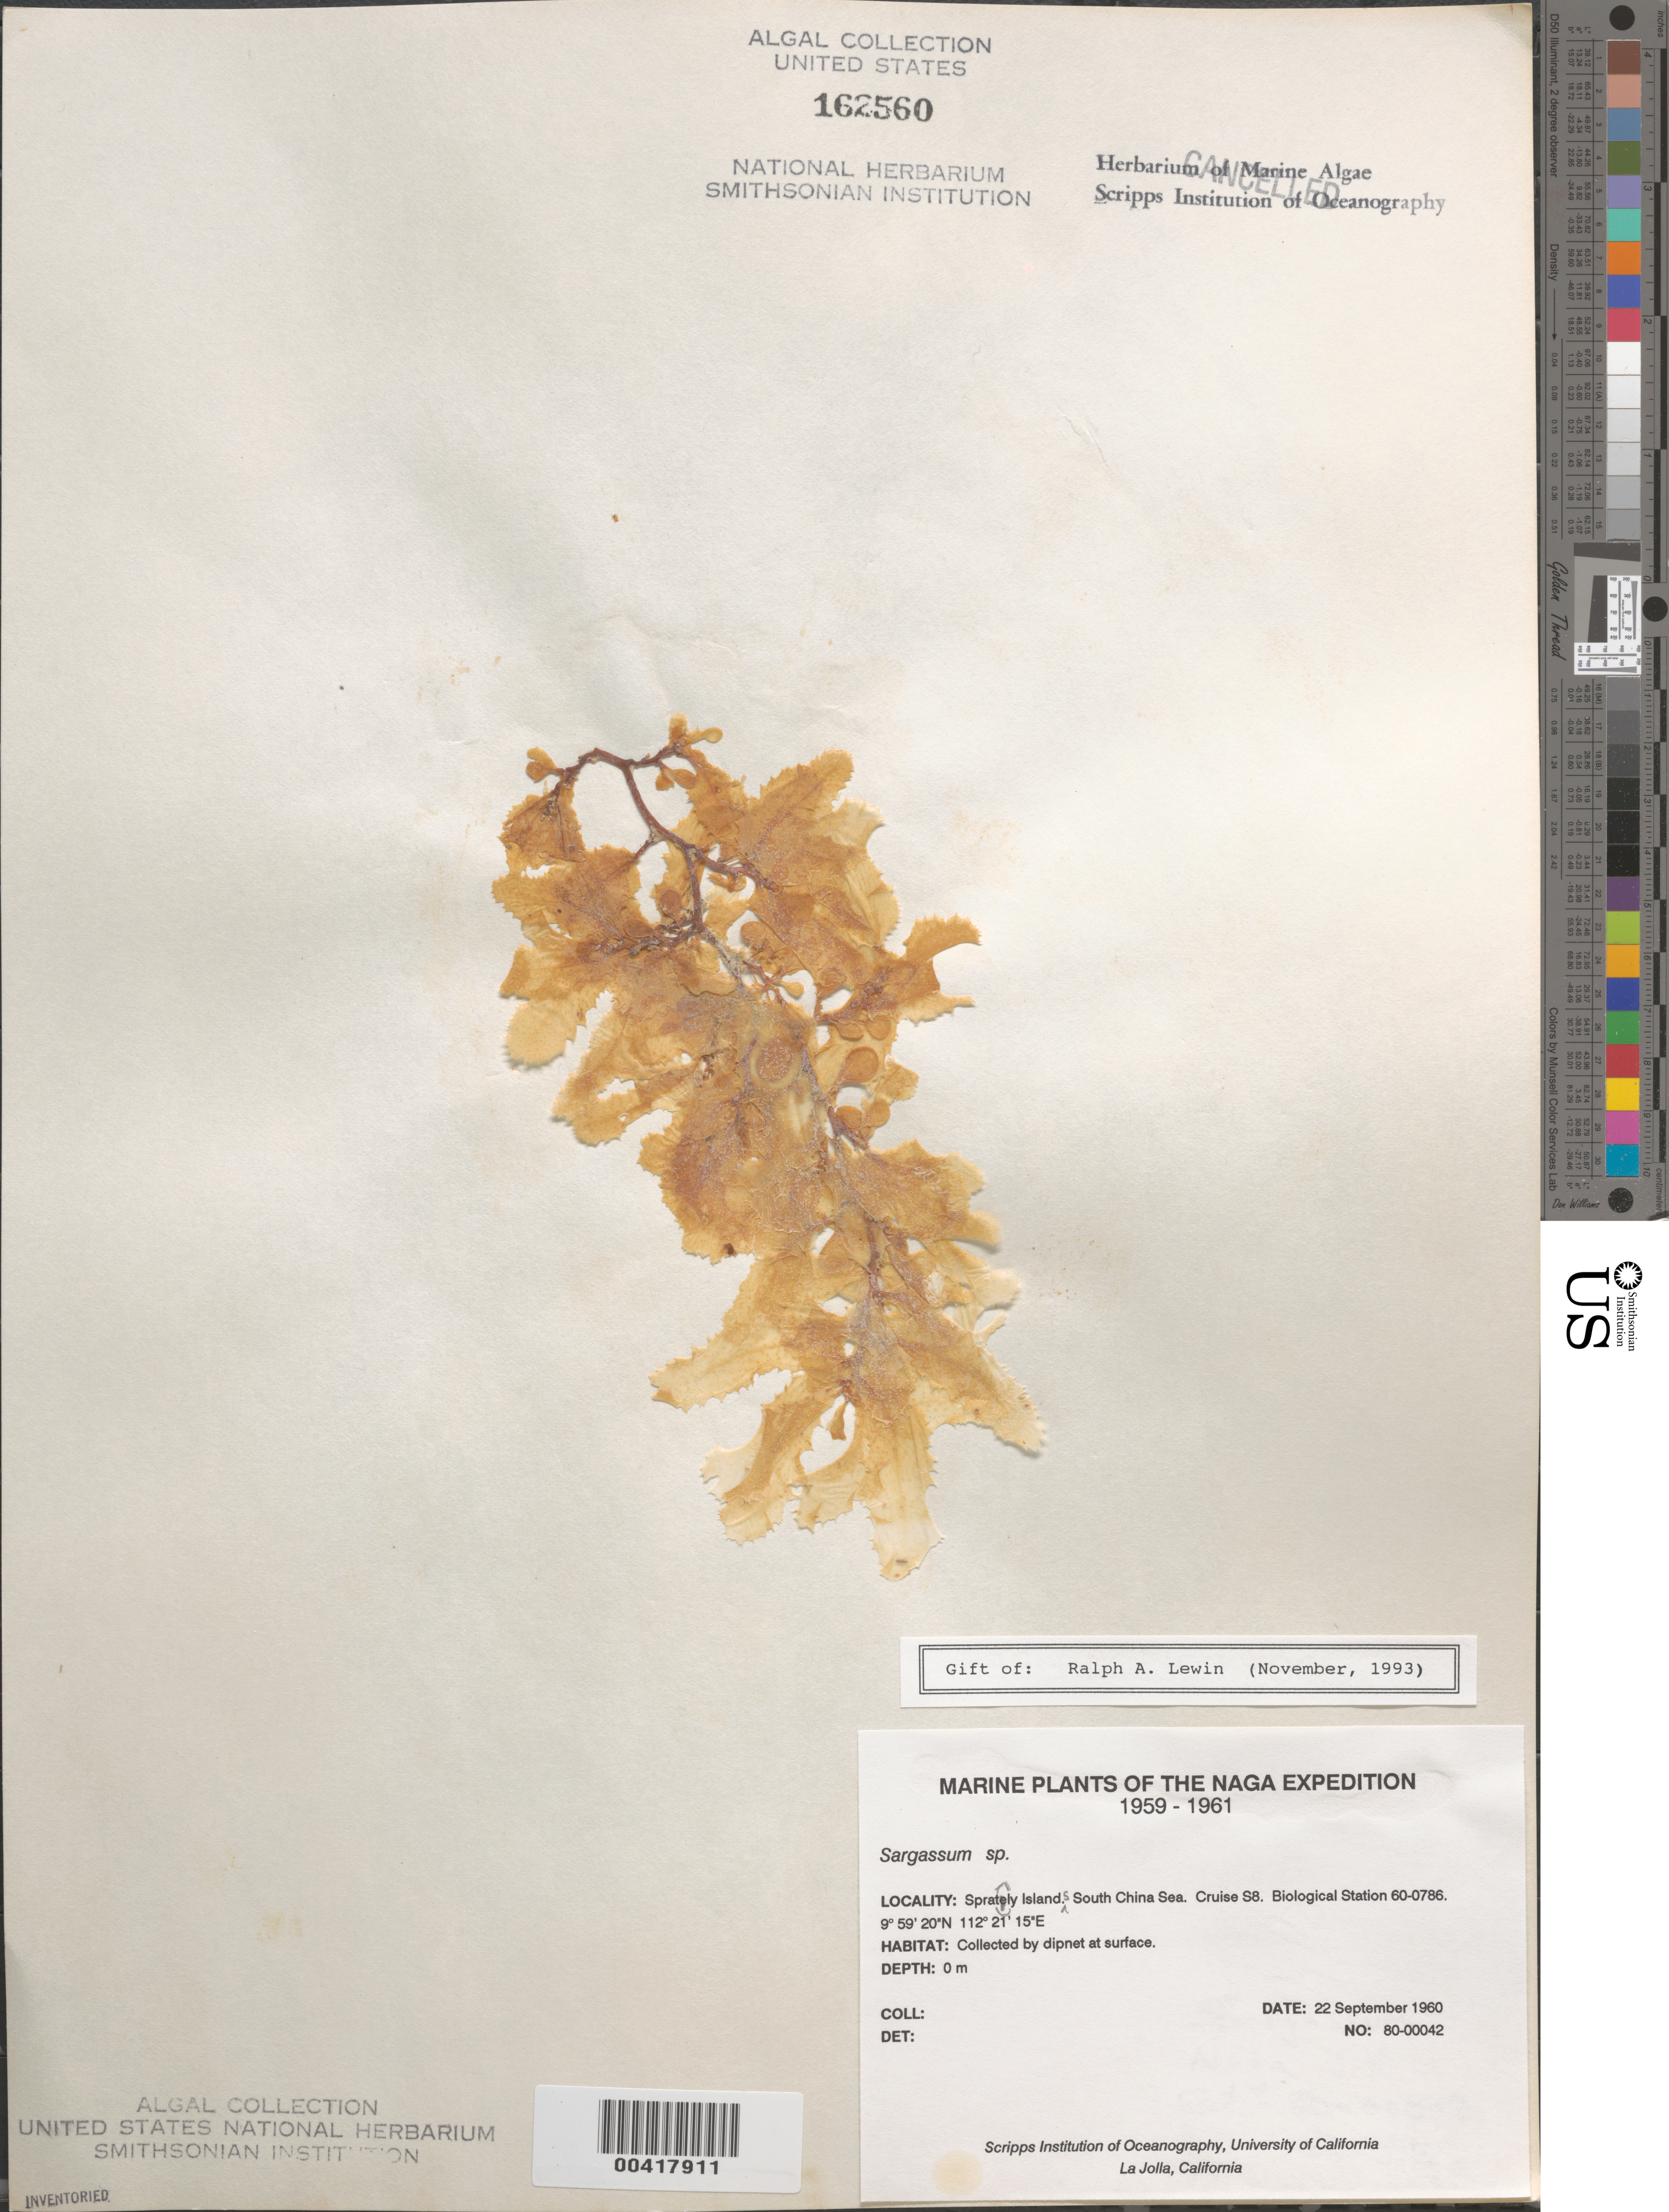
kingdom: Chromista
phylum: Ochrophyta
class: Phaeophyceae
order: Fucales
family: Sargassaceae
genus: Sargassum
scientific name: Sargassum sp.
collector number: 80-00042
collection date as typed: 22 Sep 1960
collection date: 1960-09-22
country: China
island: Spratly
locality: South China Sea, Spratly Island area [China, disputed]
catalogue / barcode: US 162560